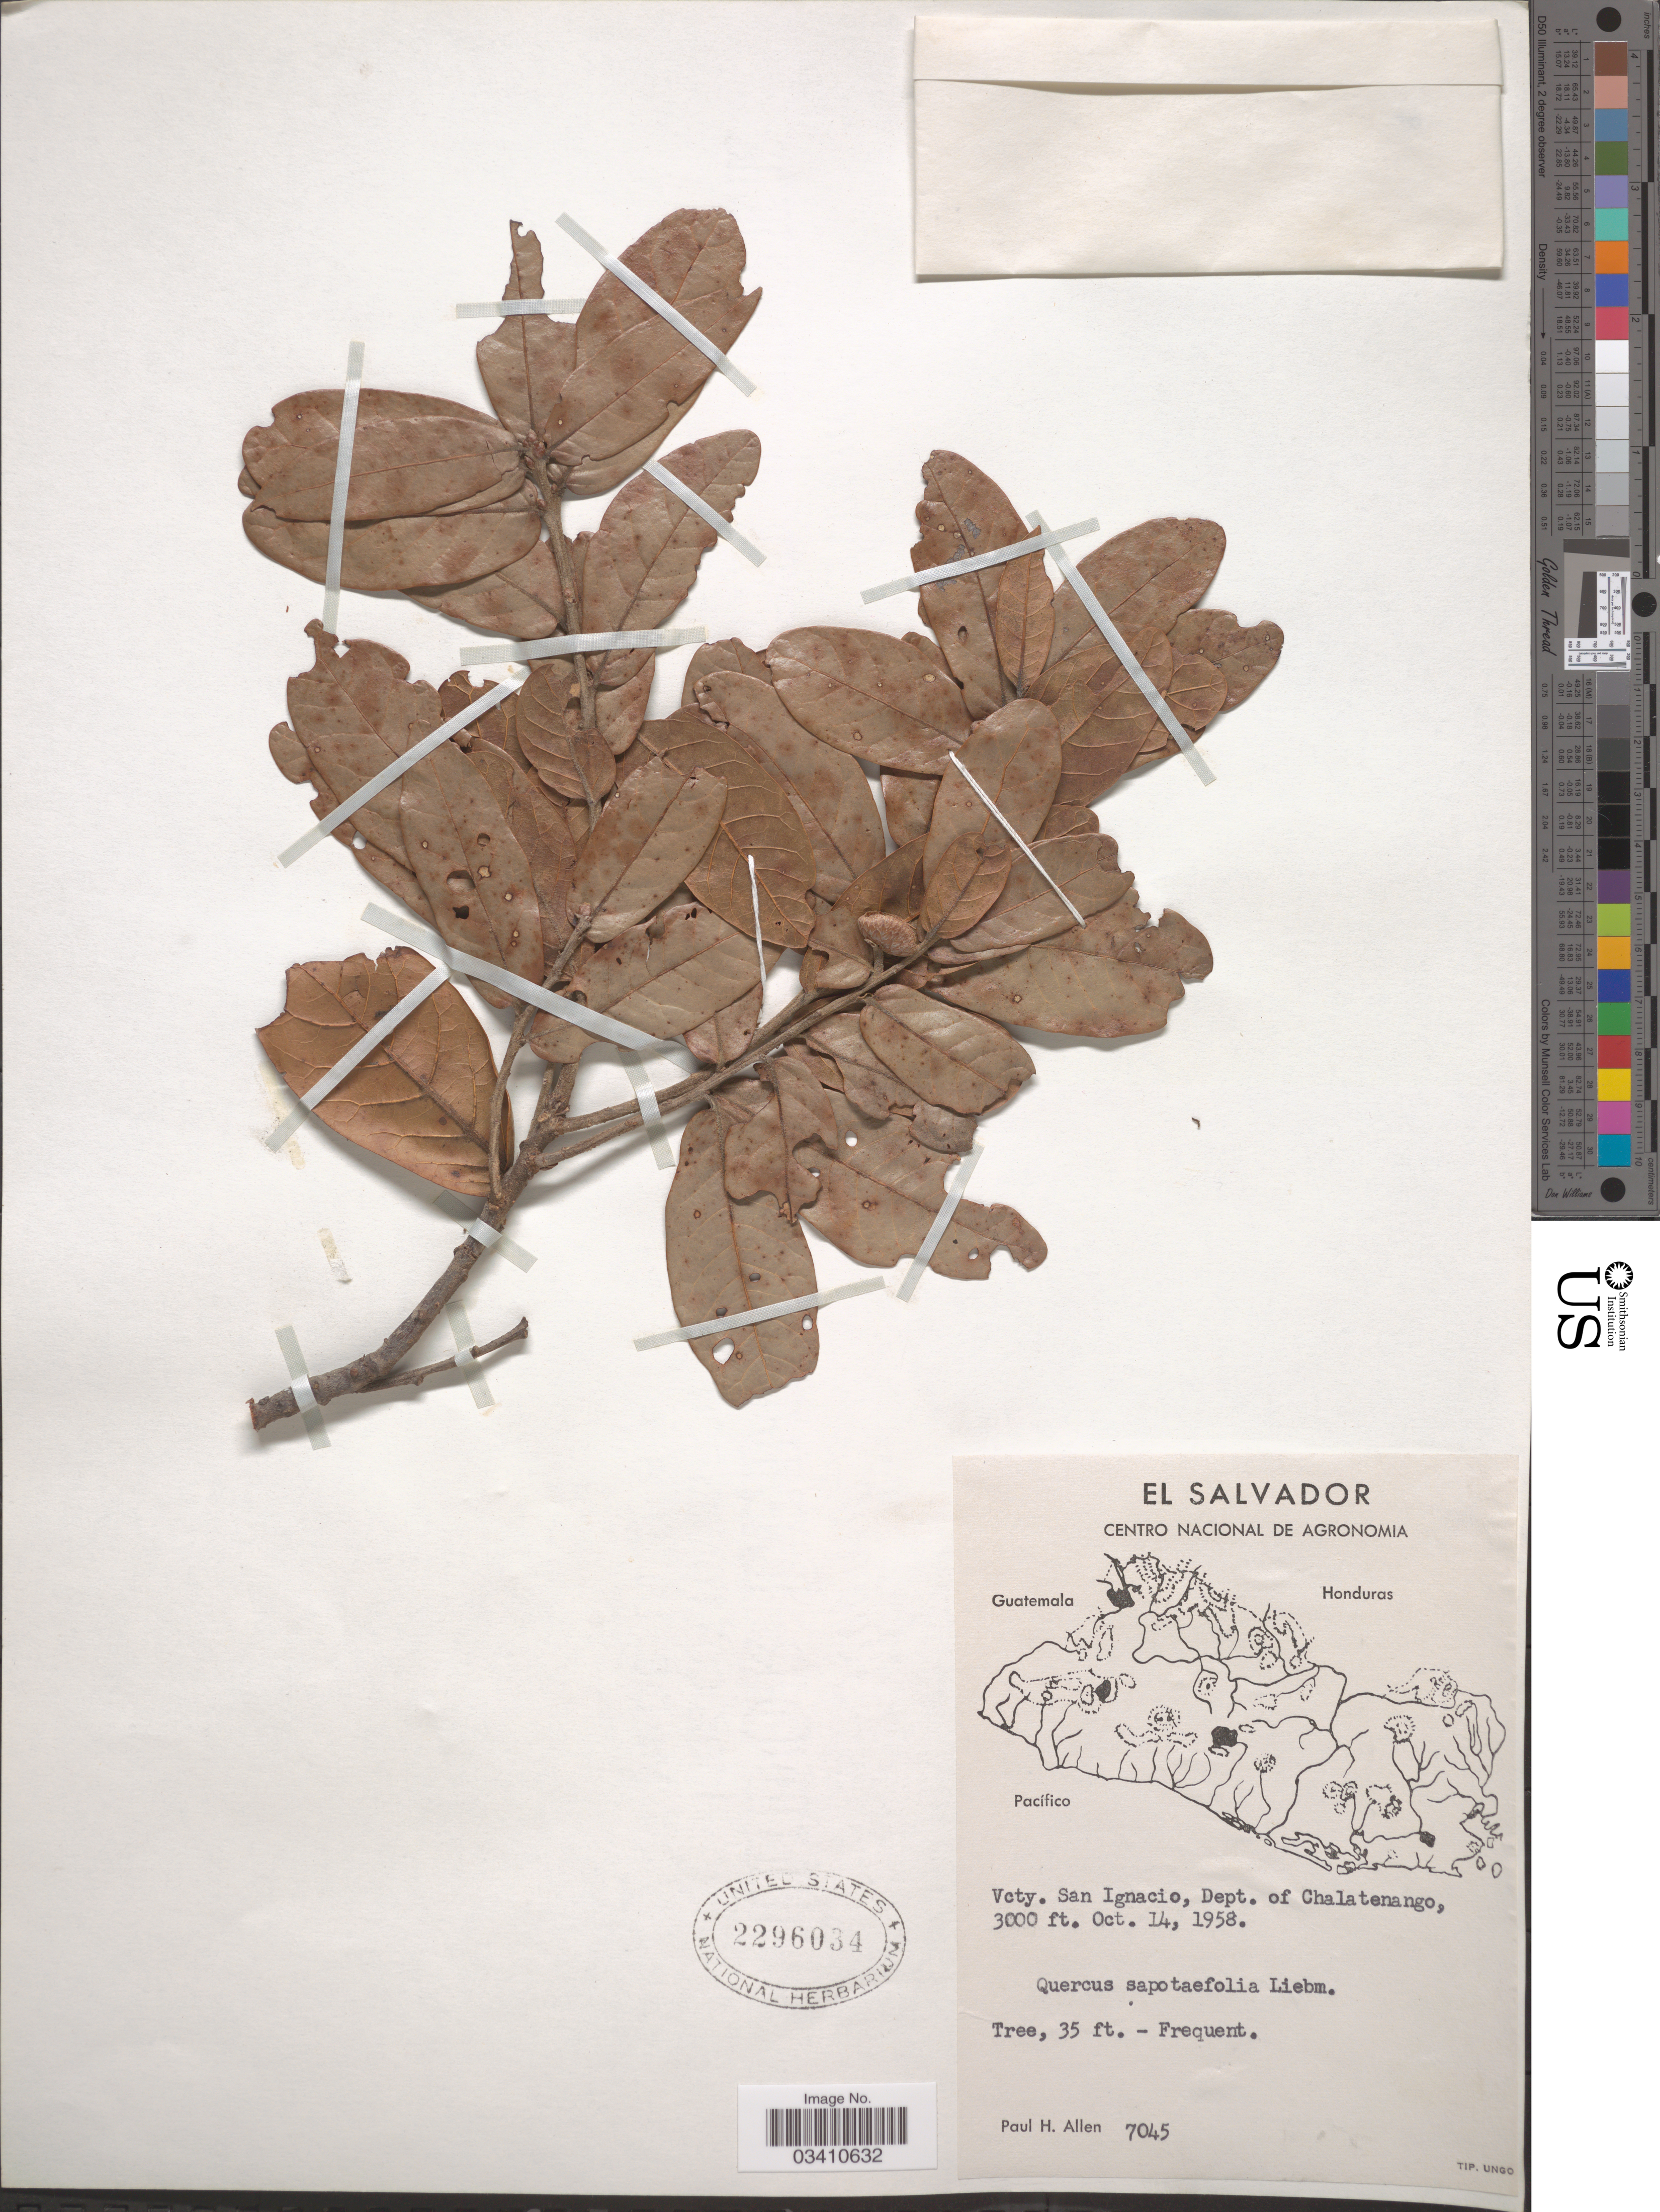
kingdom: Plantae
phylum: Tracheophyta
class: Magnoliopsida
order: Fagales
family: Fagaceae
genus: Quercus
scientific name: Quercus sapotaefolia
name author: Liebm.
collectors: P. H. Allen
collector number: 7045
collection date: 1958-10-14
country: El Salvador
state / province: Chalatenango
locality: Vcty. San Ignacio, Dept. of Chalatenango.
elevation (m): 914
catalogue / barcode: US 2296034